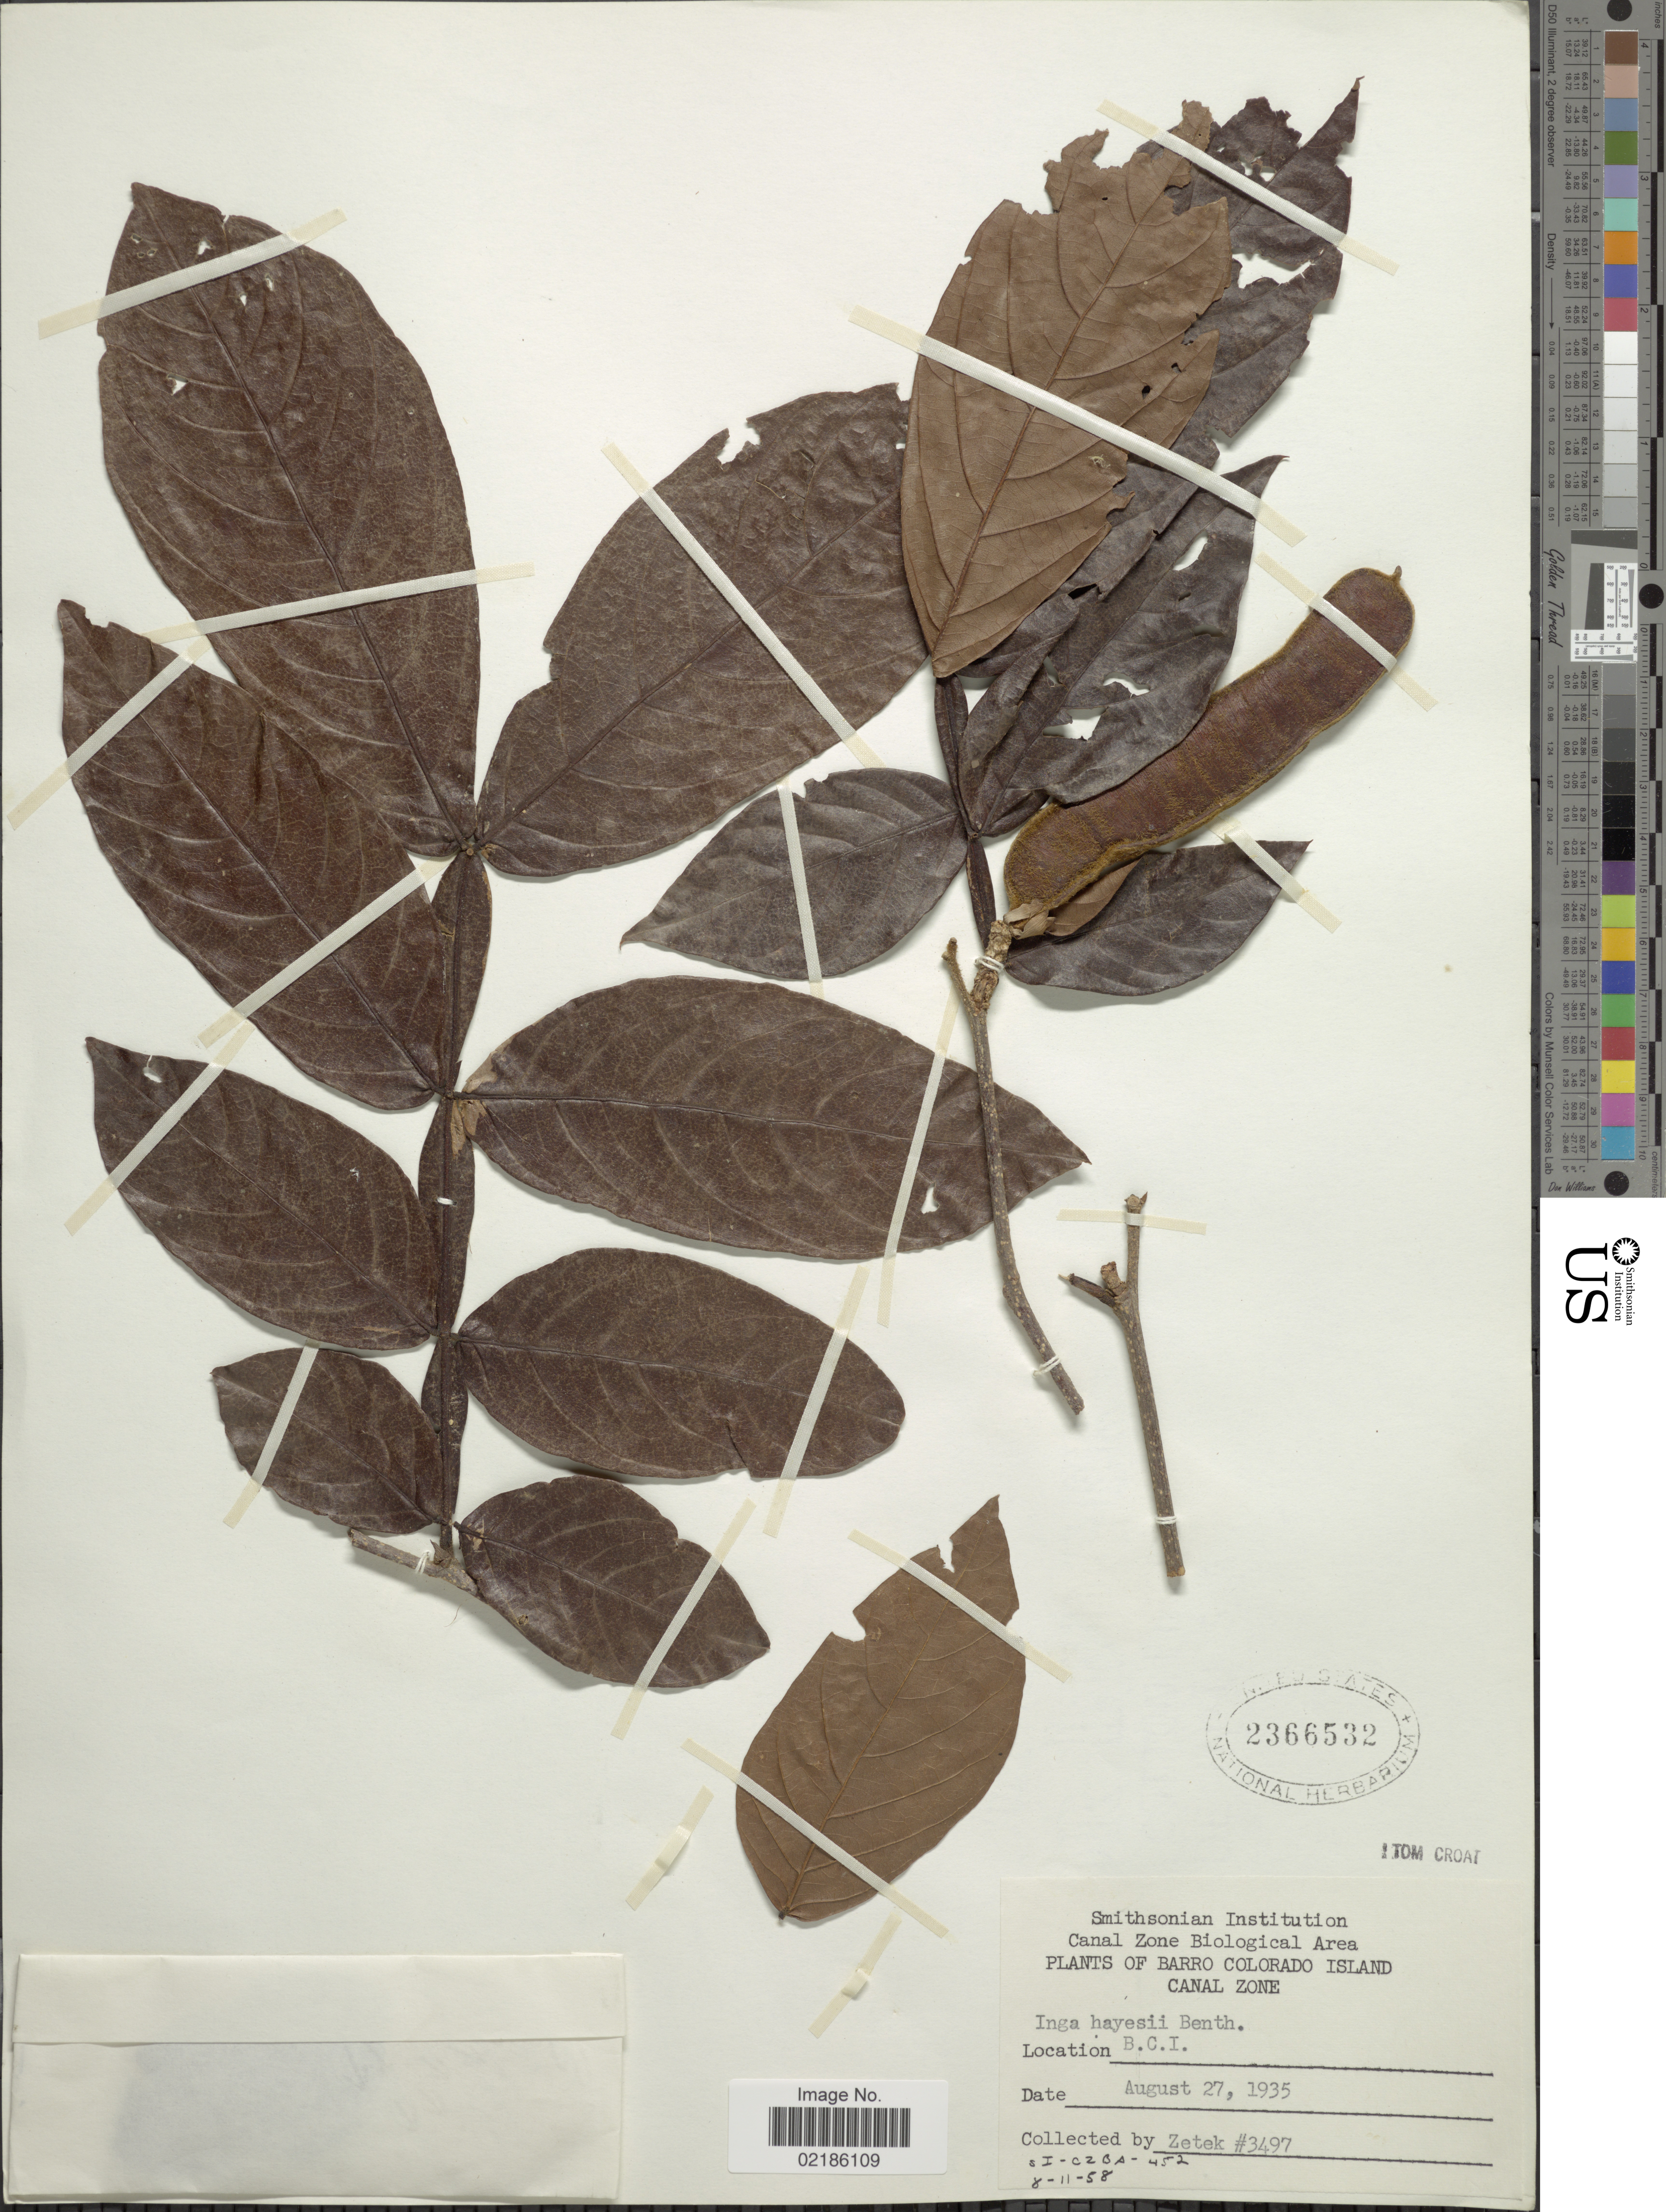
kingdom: Plantae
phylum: Tracheophyta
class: Magnoliopsida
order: Fabales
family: Fabaceae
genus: Inga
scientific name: Inga hayesii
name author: Benth.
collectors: -. Zetek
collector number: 3497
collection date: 1935-08-27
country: Panama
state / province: Panamá Oeste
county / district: Canal Zone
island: Barro Colorado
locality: Barro Colorado Island. Canal Zone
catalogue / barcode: US 2366532